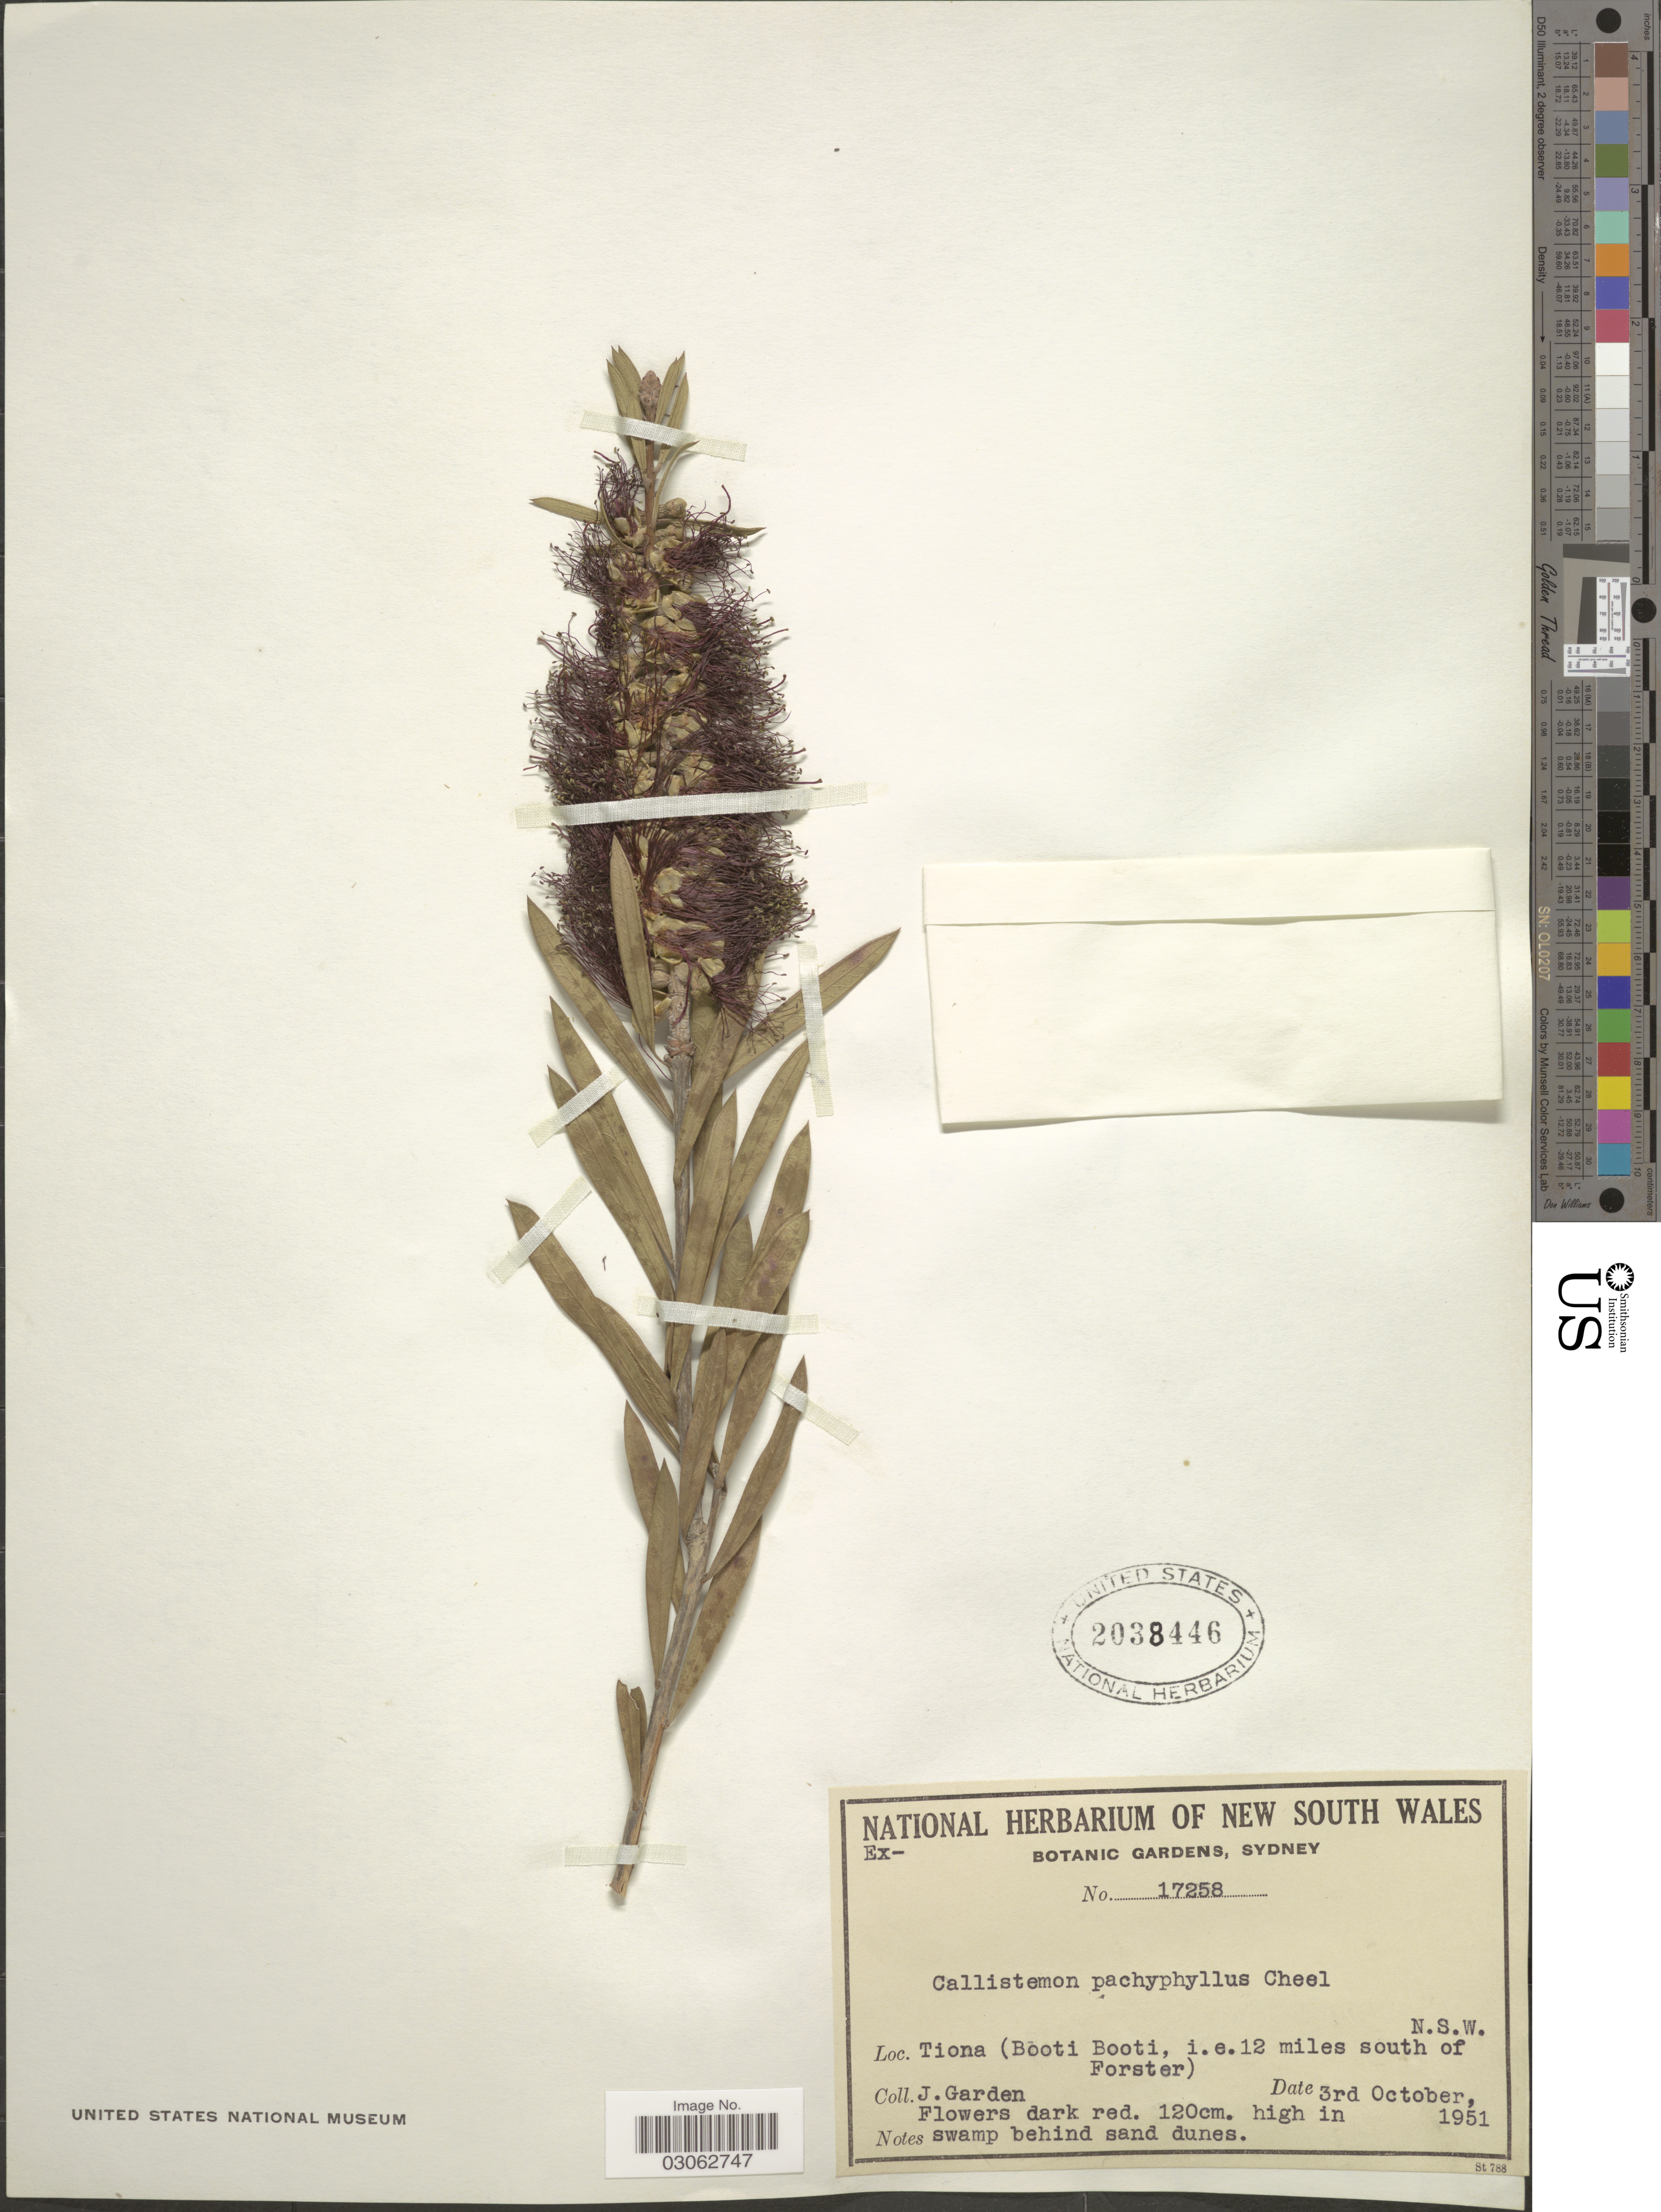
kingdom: Plantae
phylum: Tracheophyta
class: Magnoliopsida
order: Myrtales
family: Myrtaceae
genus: Callistemon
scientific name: Callistemon pachyphyllus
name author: Cheel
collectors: J. Thompson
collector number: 17258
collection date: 1951-10-03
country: Australia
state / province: New South Wales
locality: Tiona (Booti Booti, i.e.12 miles south of Forster). N.S.W.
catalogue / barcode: US 2038446